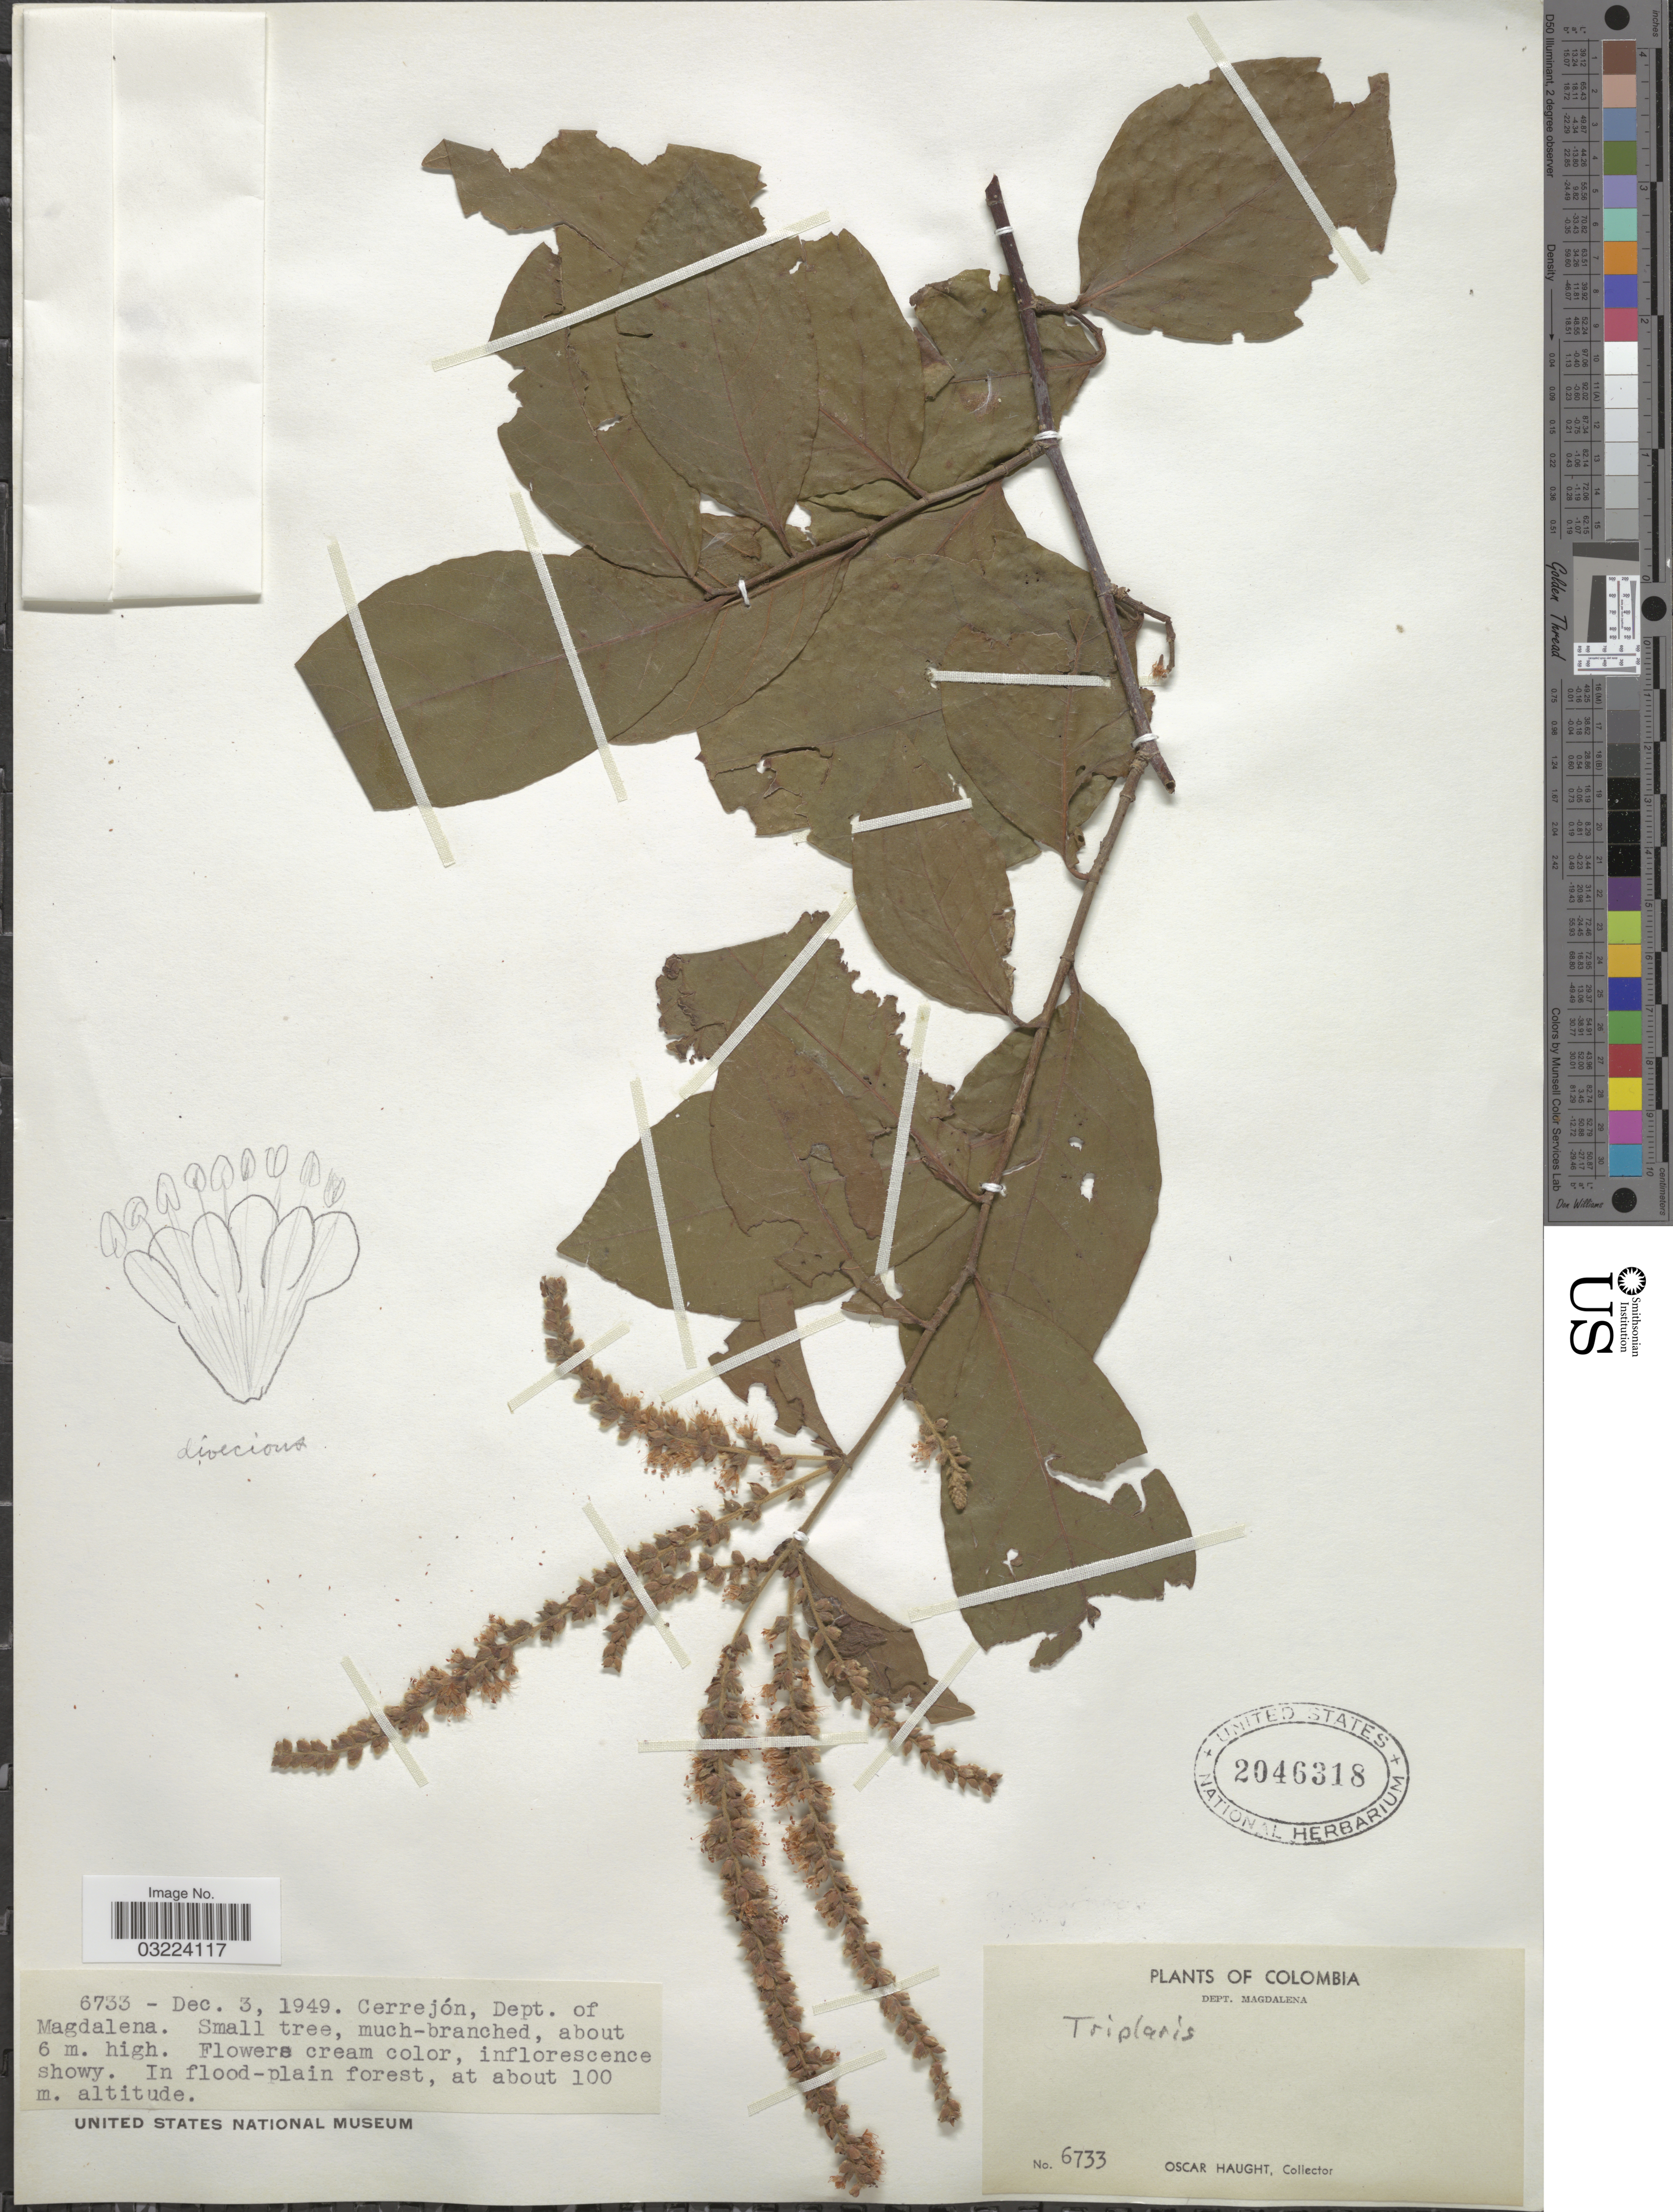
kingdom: Plantae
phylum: Tracheophyta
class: Magnoliopsida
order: Caryophyllales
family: Polygonaceae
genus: Triplaris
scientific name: Triplaris sp.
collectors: O. Haught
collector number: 6733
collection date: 1949-12-03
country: Colombia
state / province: Magdalena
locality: Cerrejón, Dept. of Magdalena.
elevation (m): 100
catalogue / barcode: US 2046318